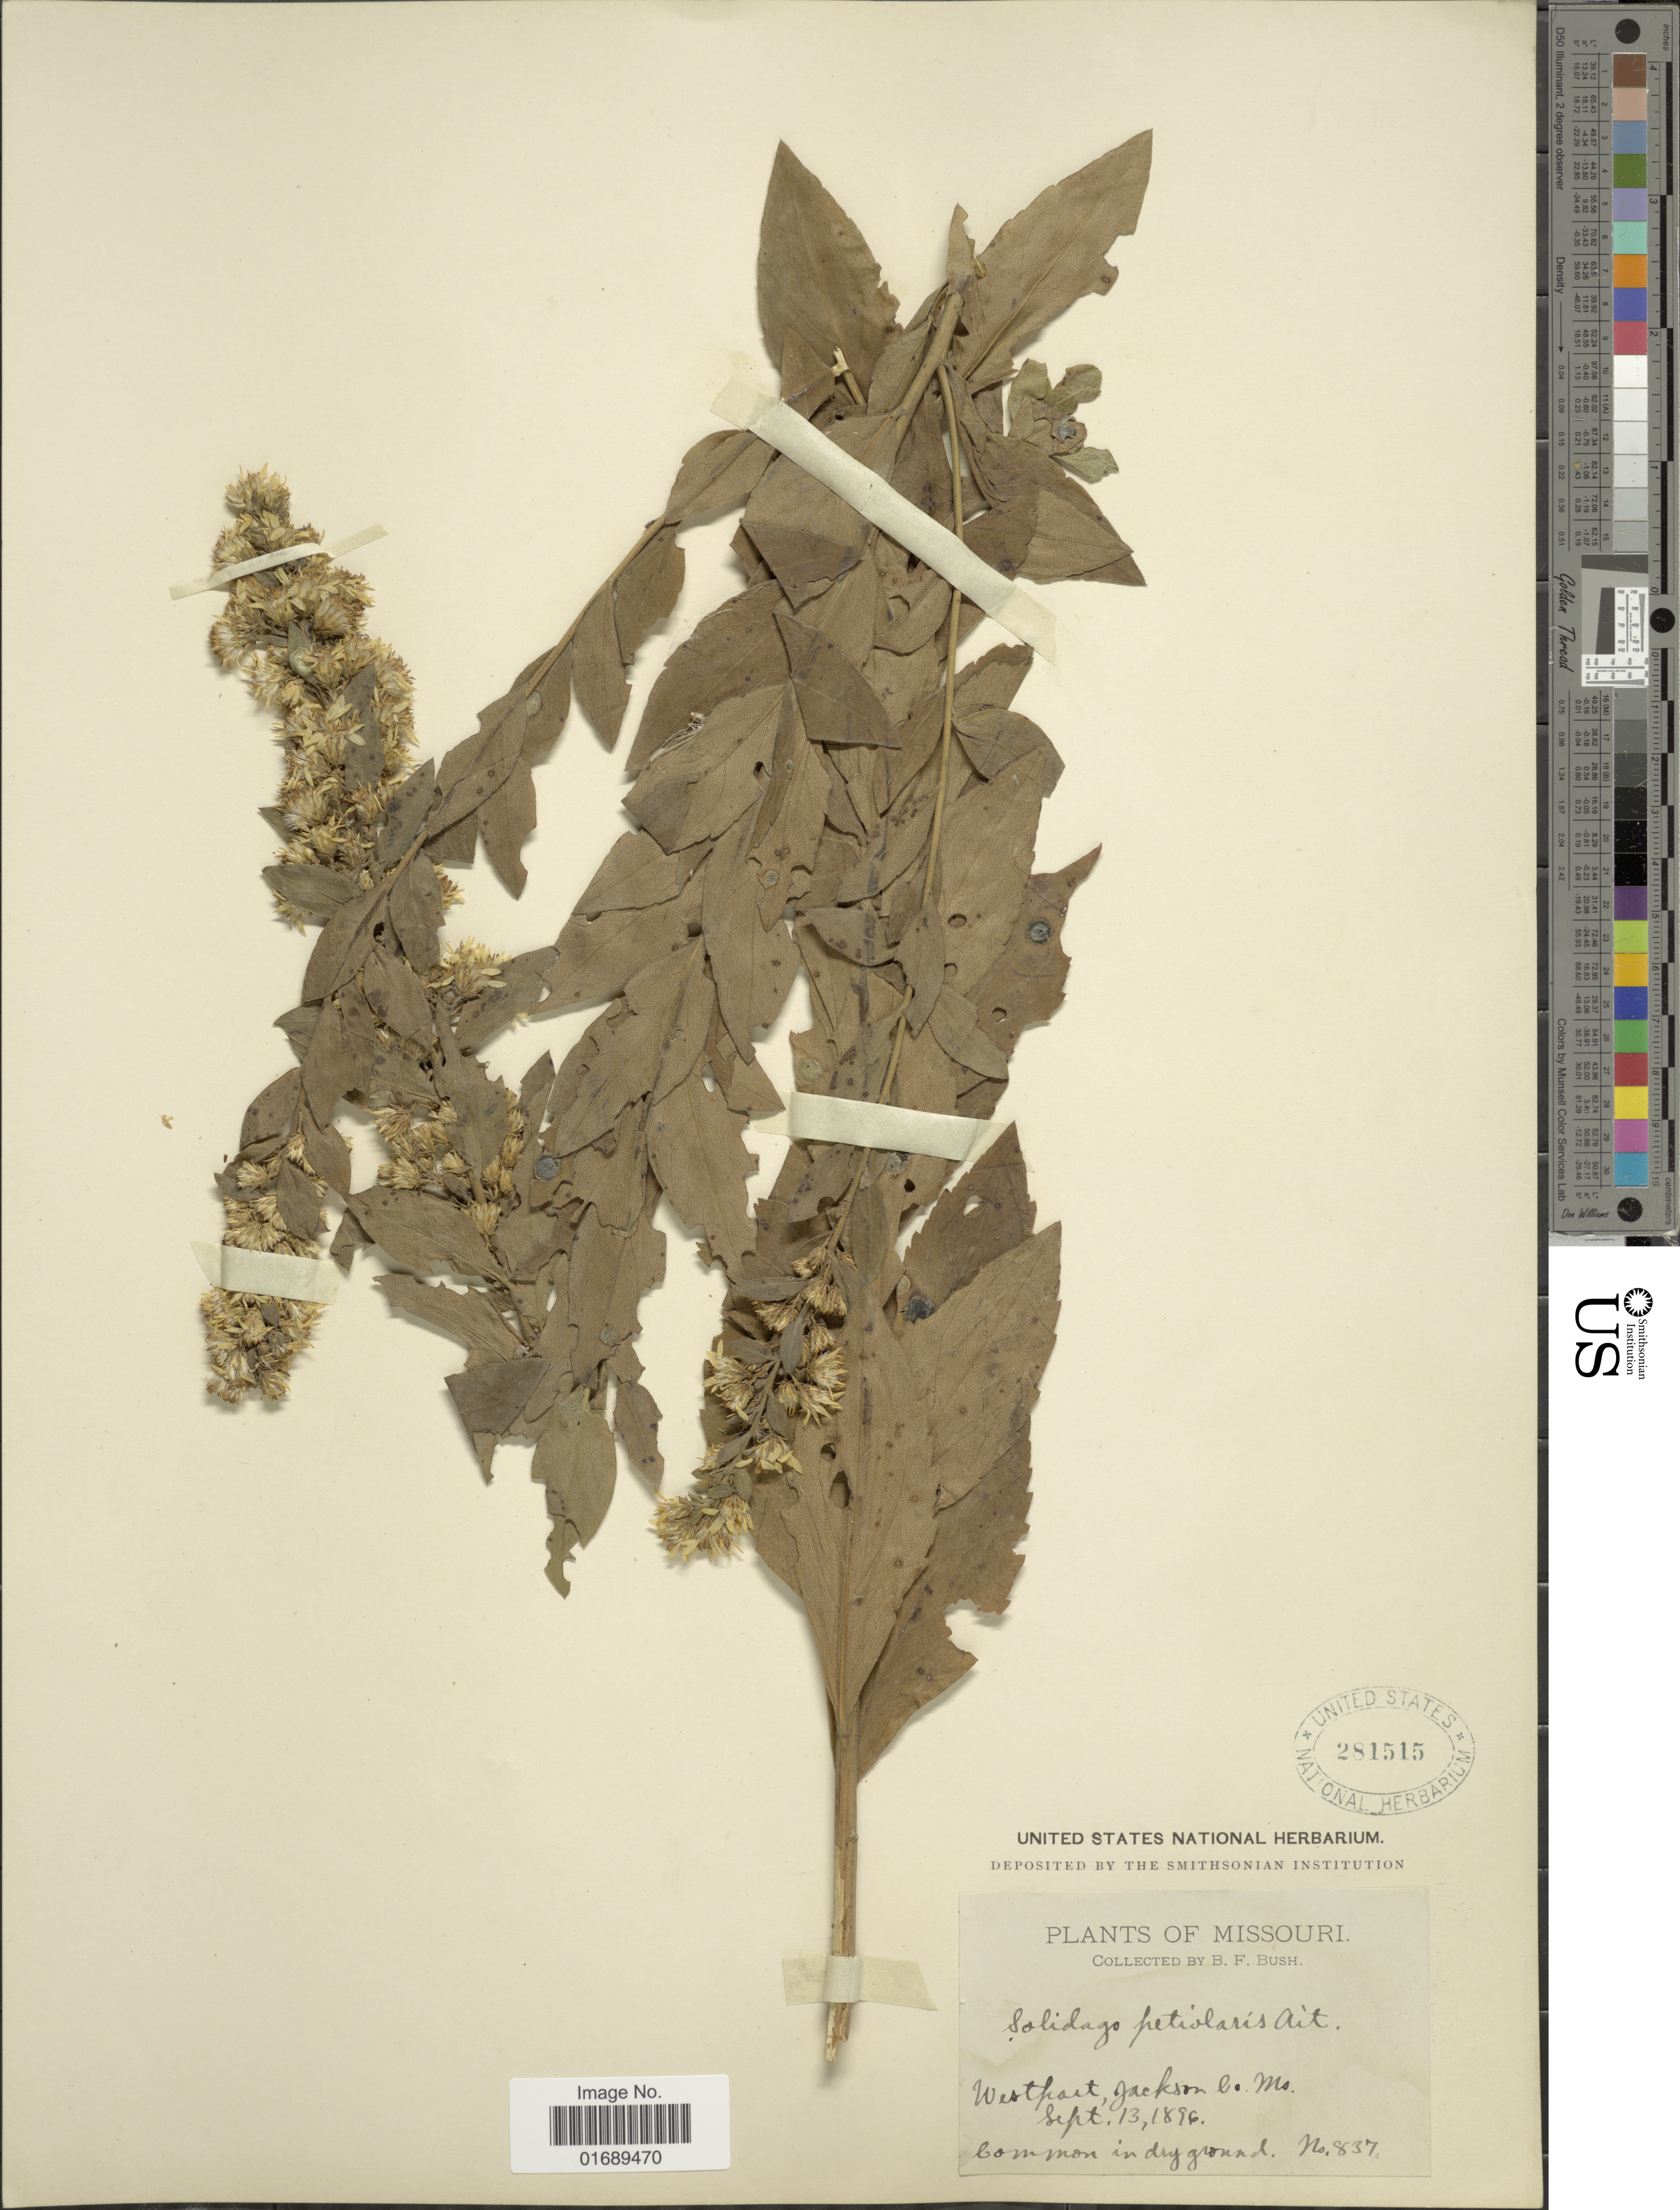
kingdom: Plantae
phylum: Tracheophyta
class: Magnoliopsida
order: Asterales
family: Asteraceae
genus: Solidago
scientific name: Solidago petiolaris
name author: Aiton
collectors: B. F. Bush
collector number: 837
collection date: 1896-09-13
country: United States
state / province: Missouri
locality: Westpart, Jackson Co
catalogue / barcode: US 281515